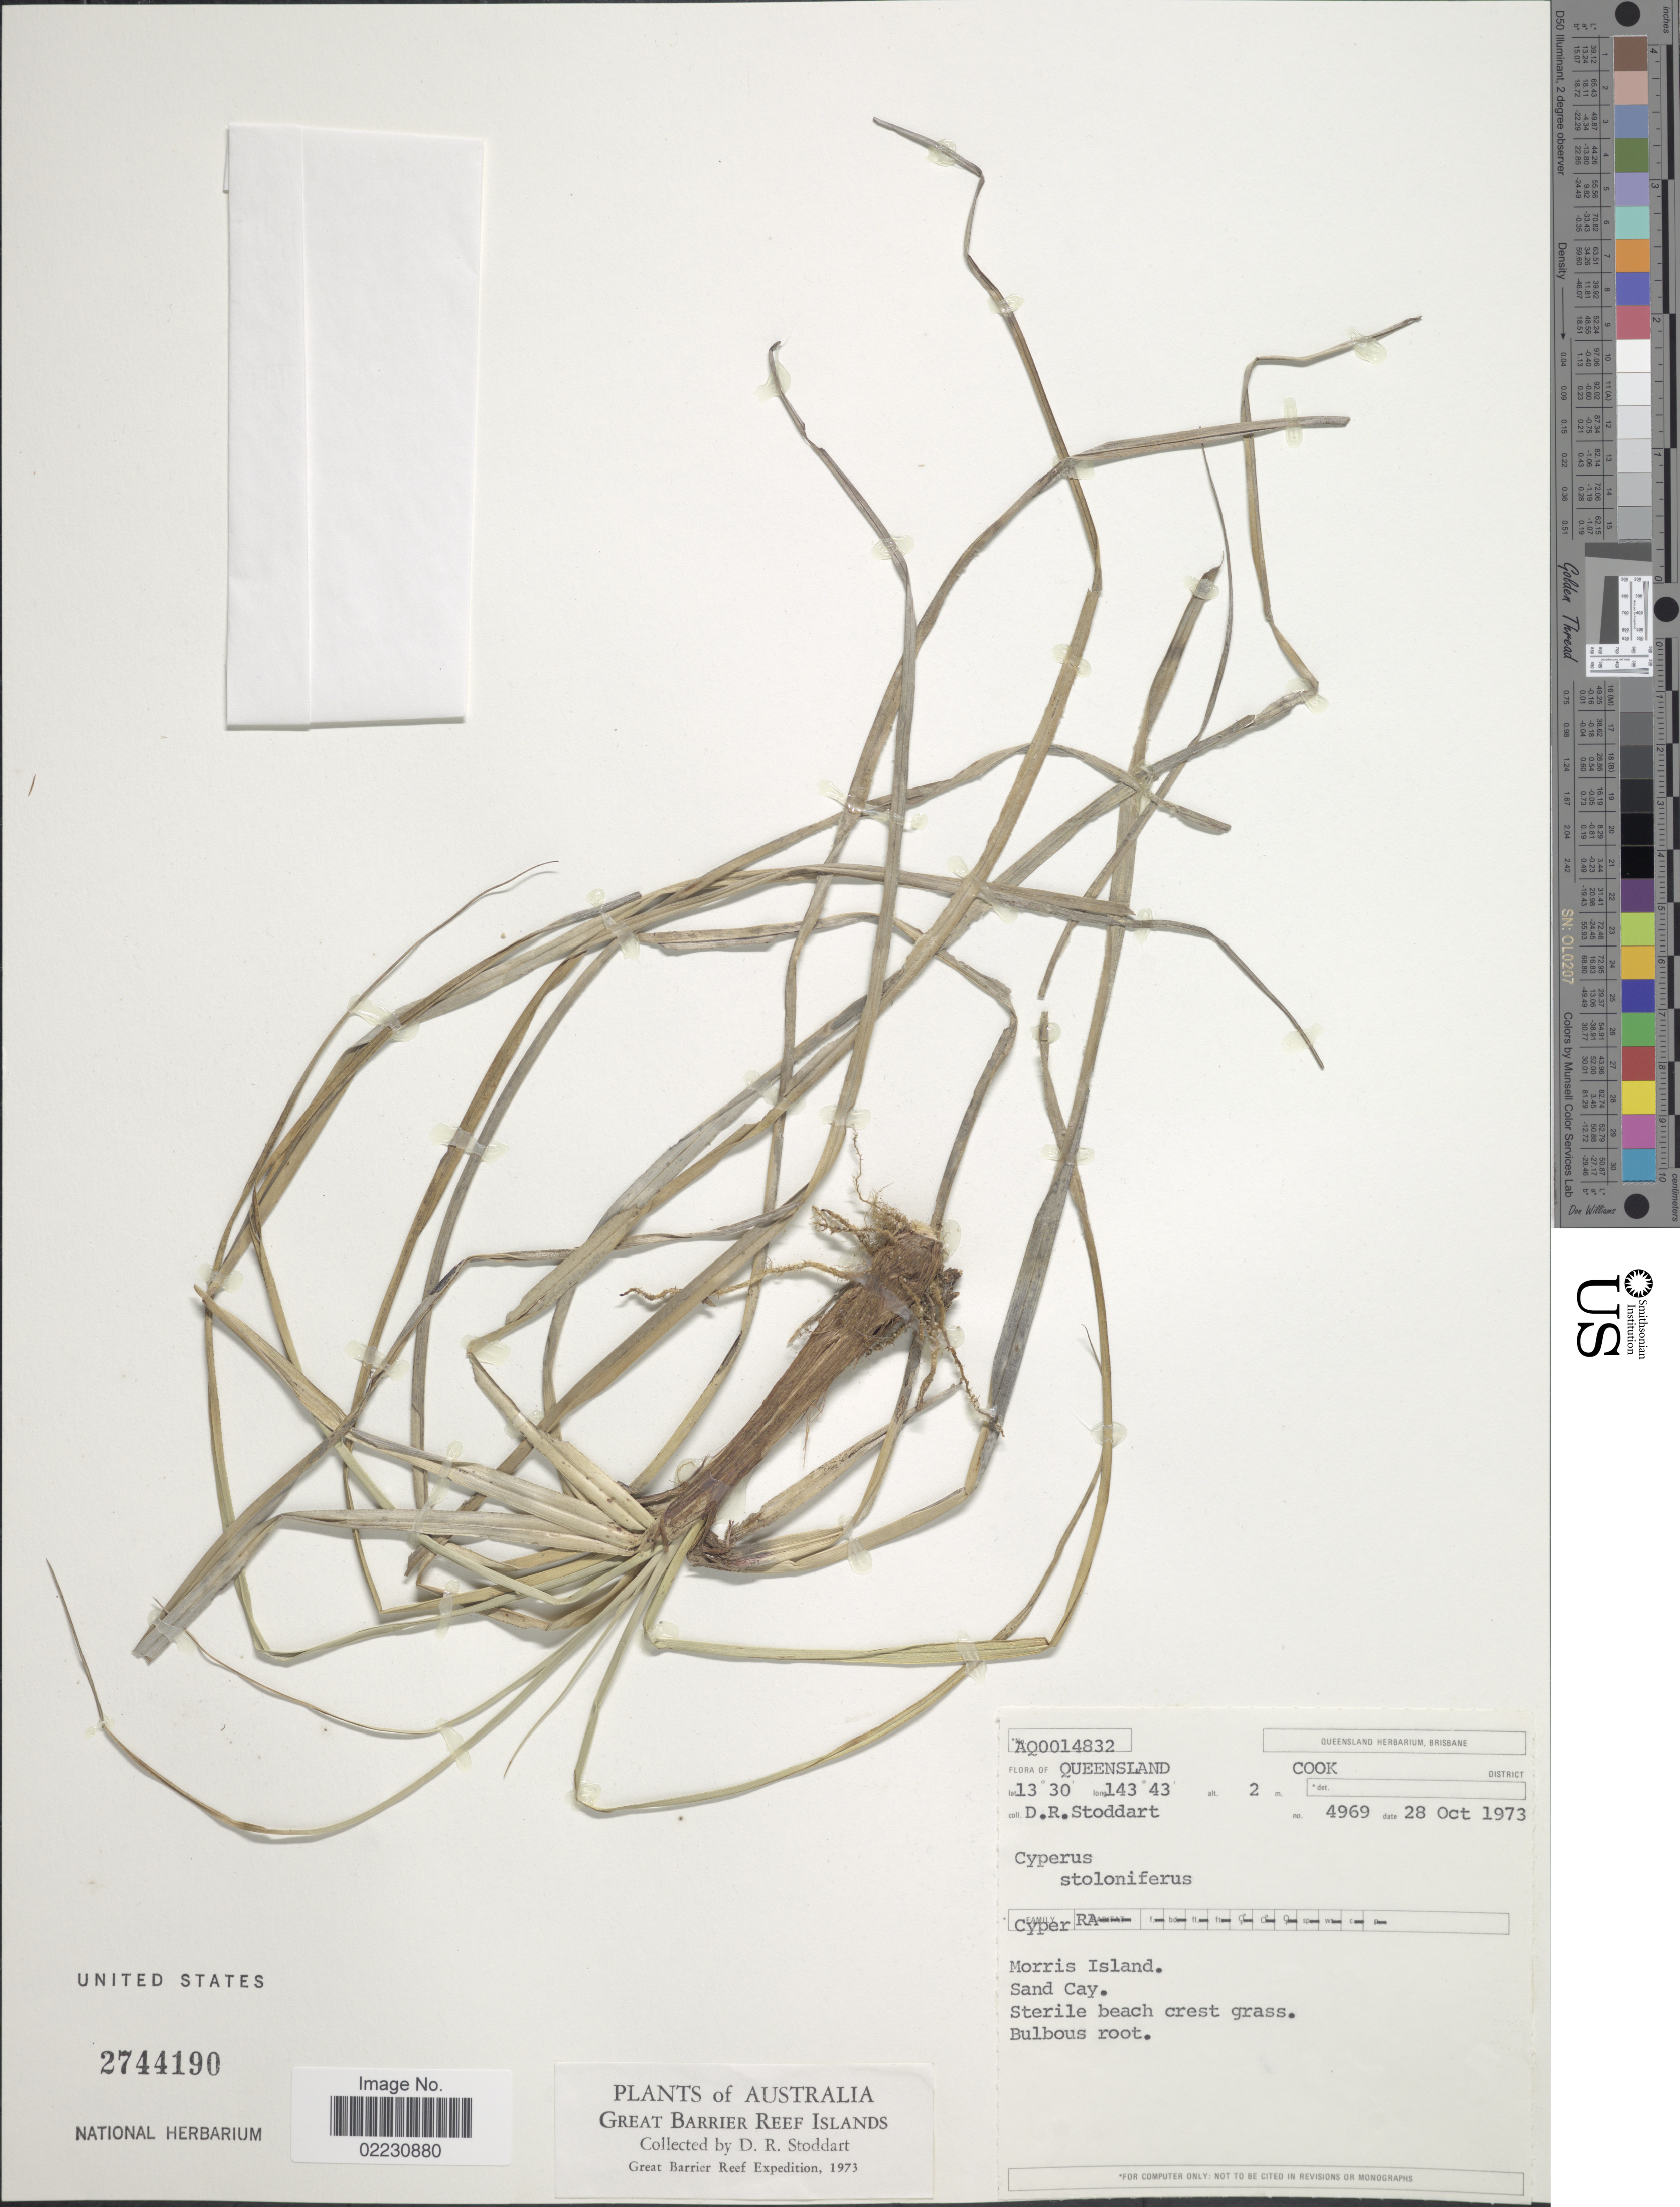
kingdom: Plantae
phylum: Tracheophyta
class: Liliopsida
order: Poales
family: Cyperaceae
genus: Cyperus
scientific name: Cyperus stoloniferus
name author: Retz.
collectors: D. R. Stoddart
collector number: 4969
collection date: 1973-10-28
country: Australia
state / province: Queensland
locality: Cook District, Morris Island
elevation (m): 2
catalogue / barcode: US 2744190